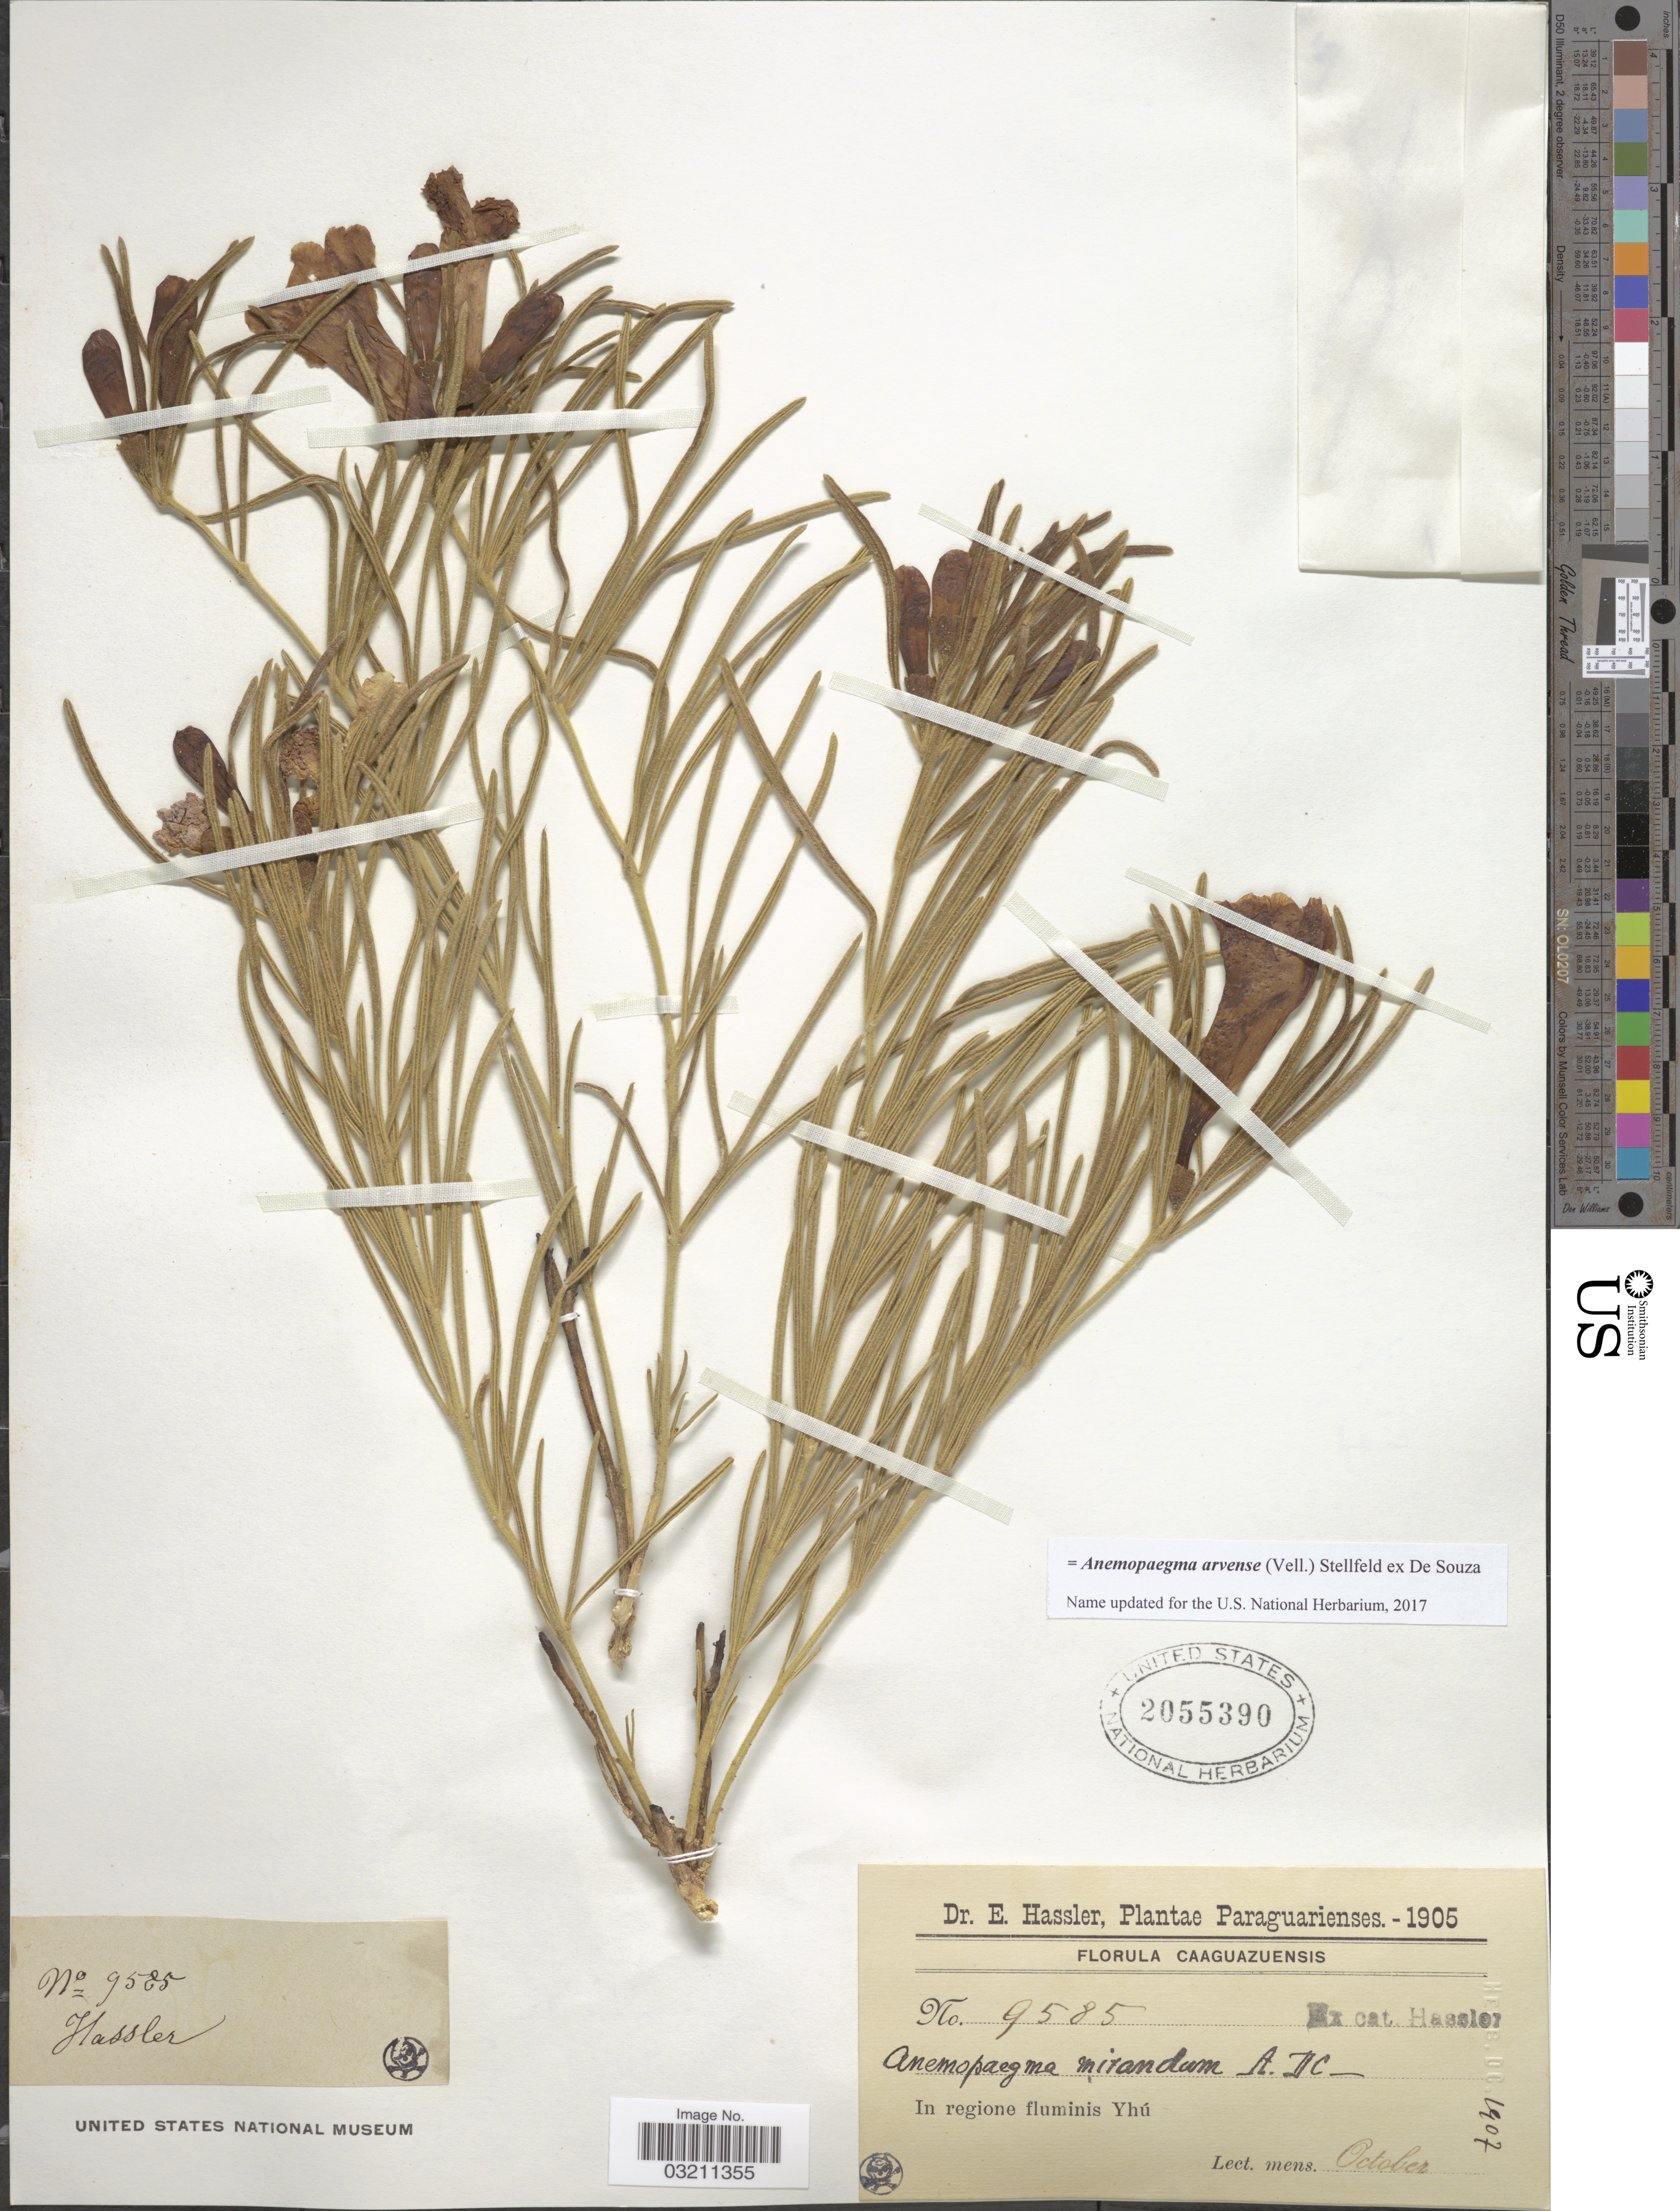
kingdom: Plantae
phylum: Tracheophyta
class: Magnoliopsida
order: Lamiales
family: Bignoniaceae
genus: Anemopaegma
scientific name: Anemopaegma arvense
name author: (Vell.) Stellfeld ex J. F. Souza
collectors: E. Hassler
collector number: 9585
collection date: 1905-10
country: Paraguay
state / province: Caaguazu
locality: In regione fluminis Yhú.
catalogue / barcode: US 2055390